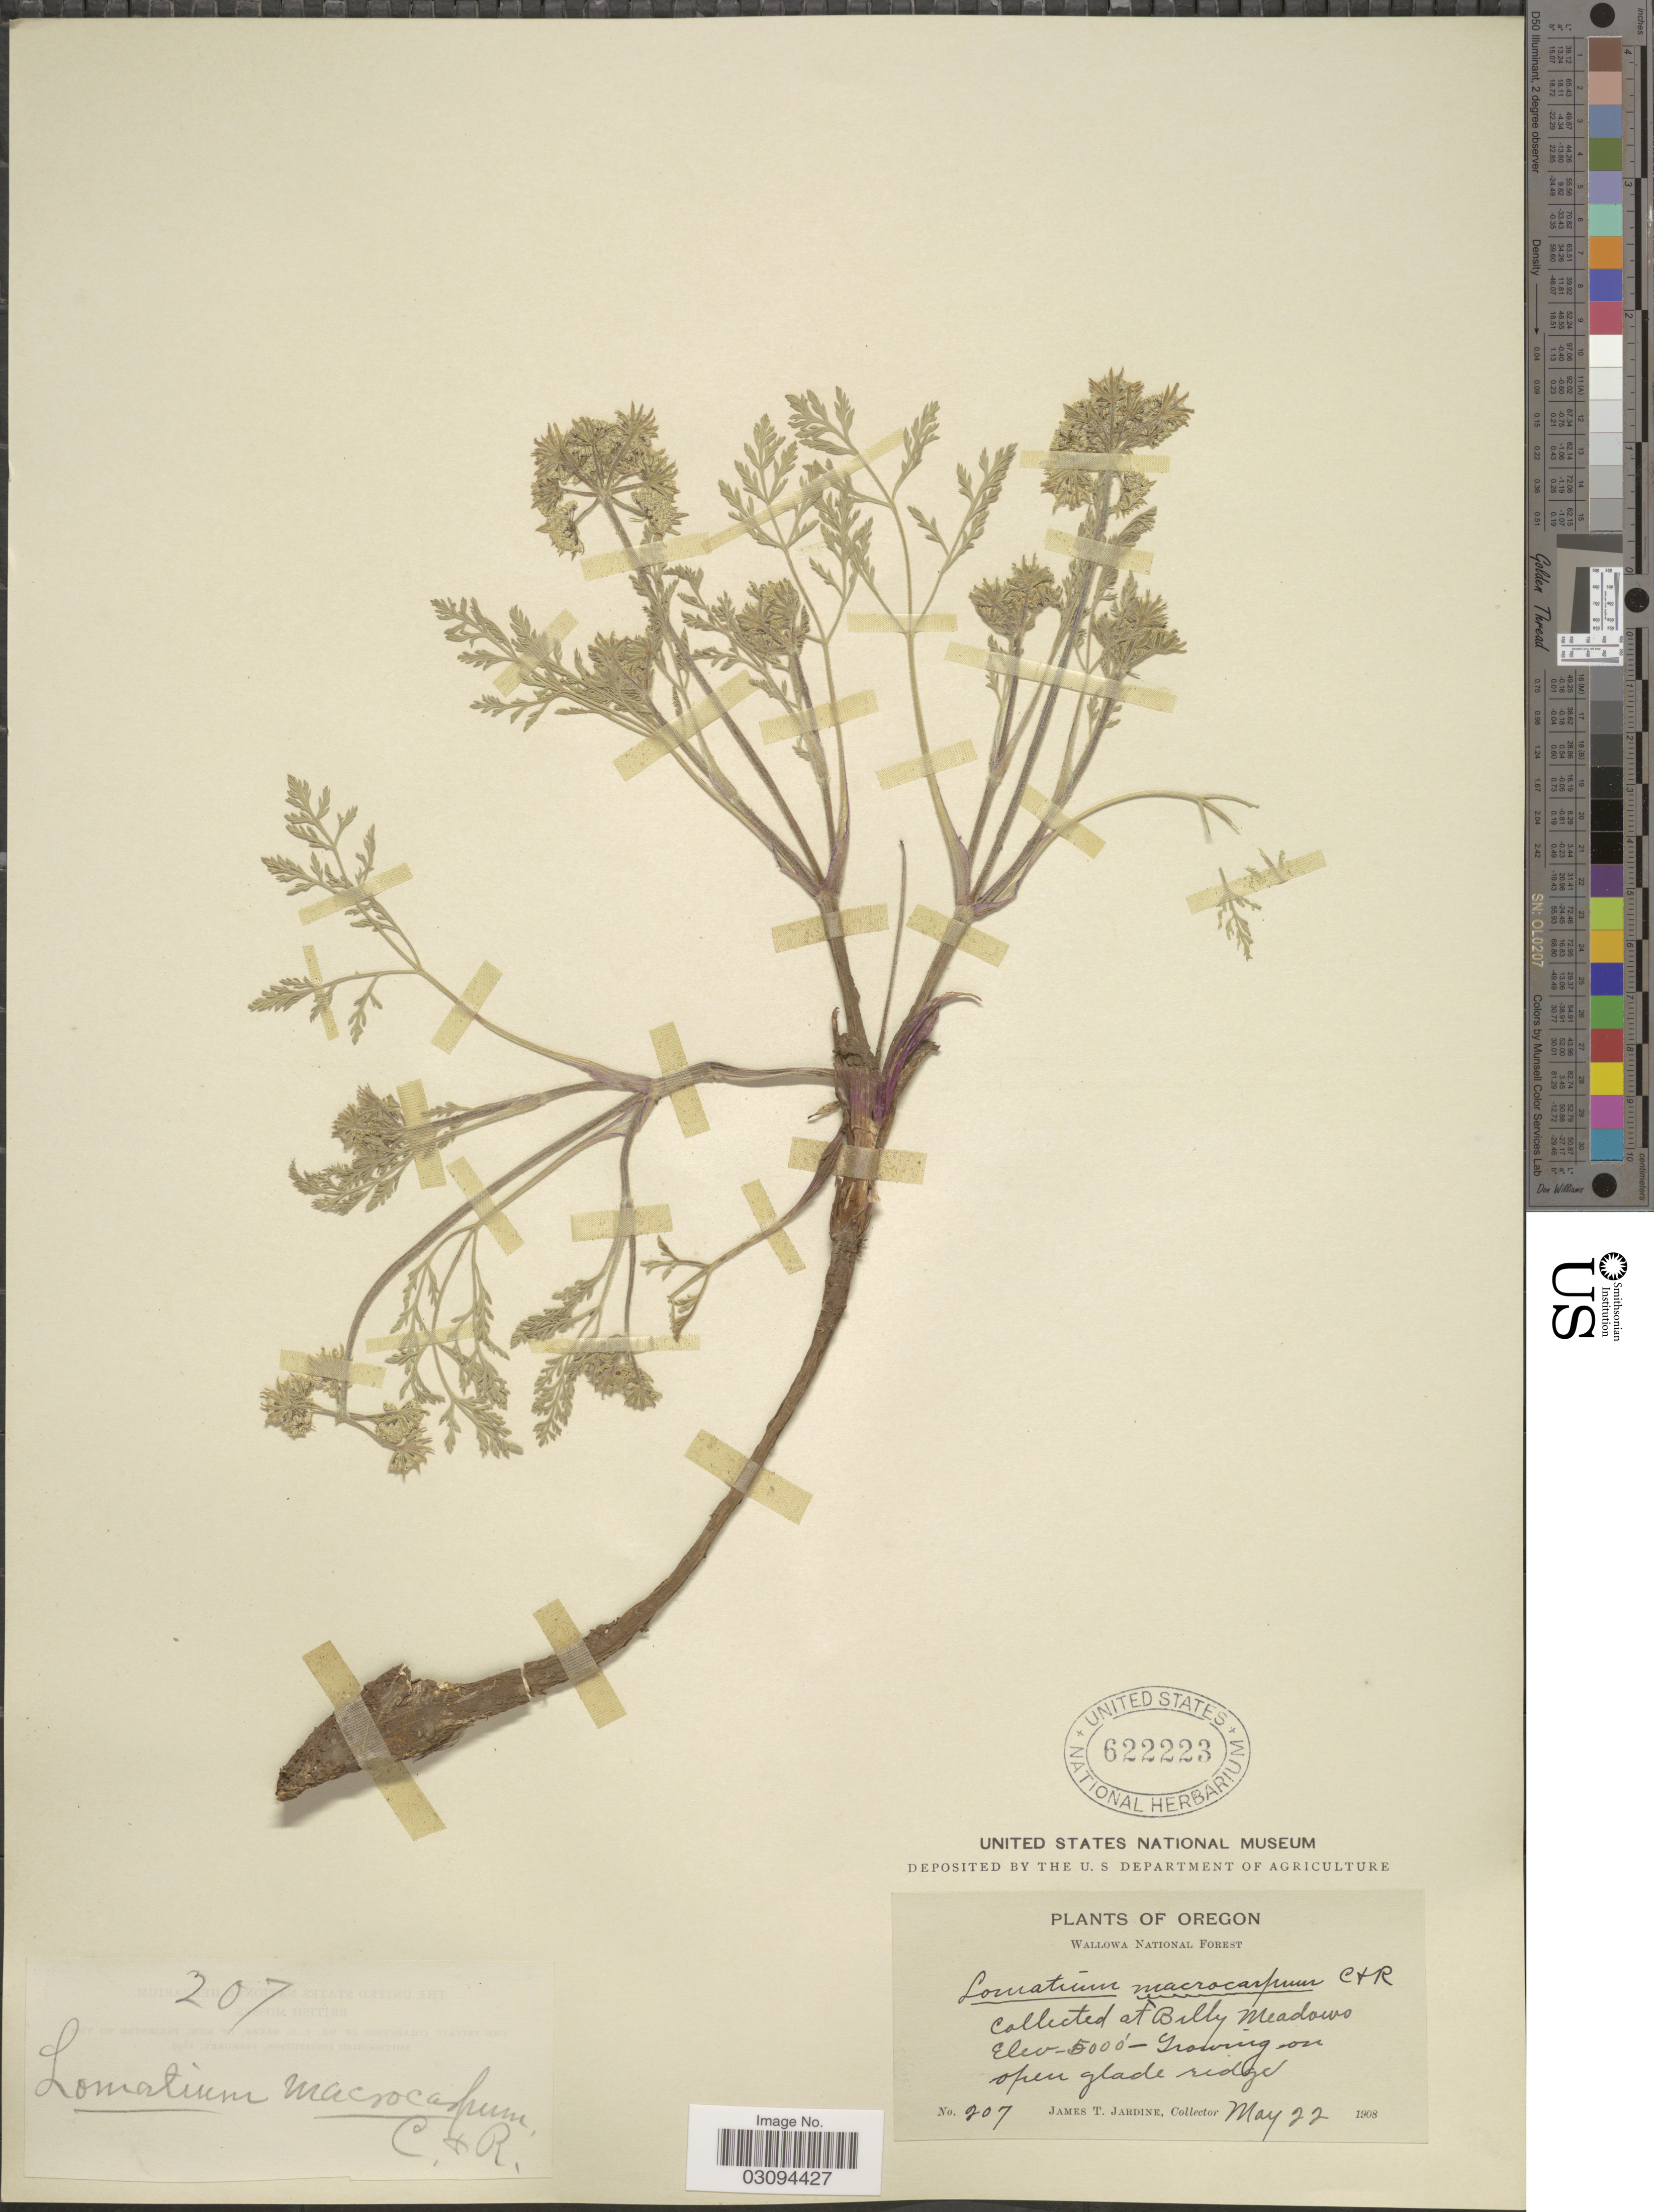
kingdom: Plantae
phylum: Tracheophyta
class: Magnoliopsida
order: Apiales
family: Apiaceae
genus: Lomatium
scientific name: Lomatium macrocarpum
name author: (Hook. et al.) J.M. Coult. & Rose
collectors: J. T. Jardine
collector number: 207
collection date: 1908-05-22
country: United States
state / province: Oregon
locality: Wallowa National Forest. At Billy Meadows.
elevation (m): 1524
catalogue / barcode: US 622223